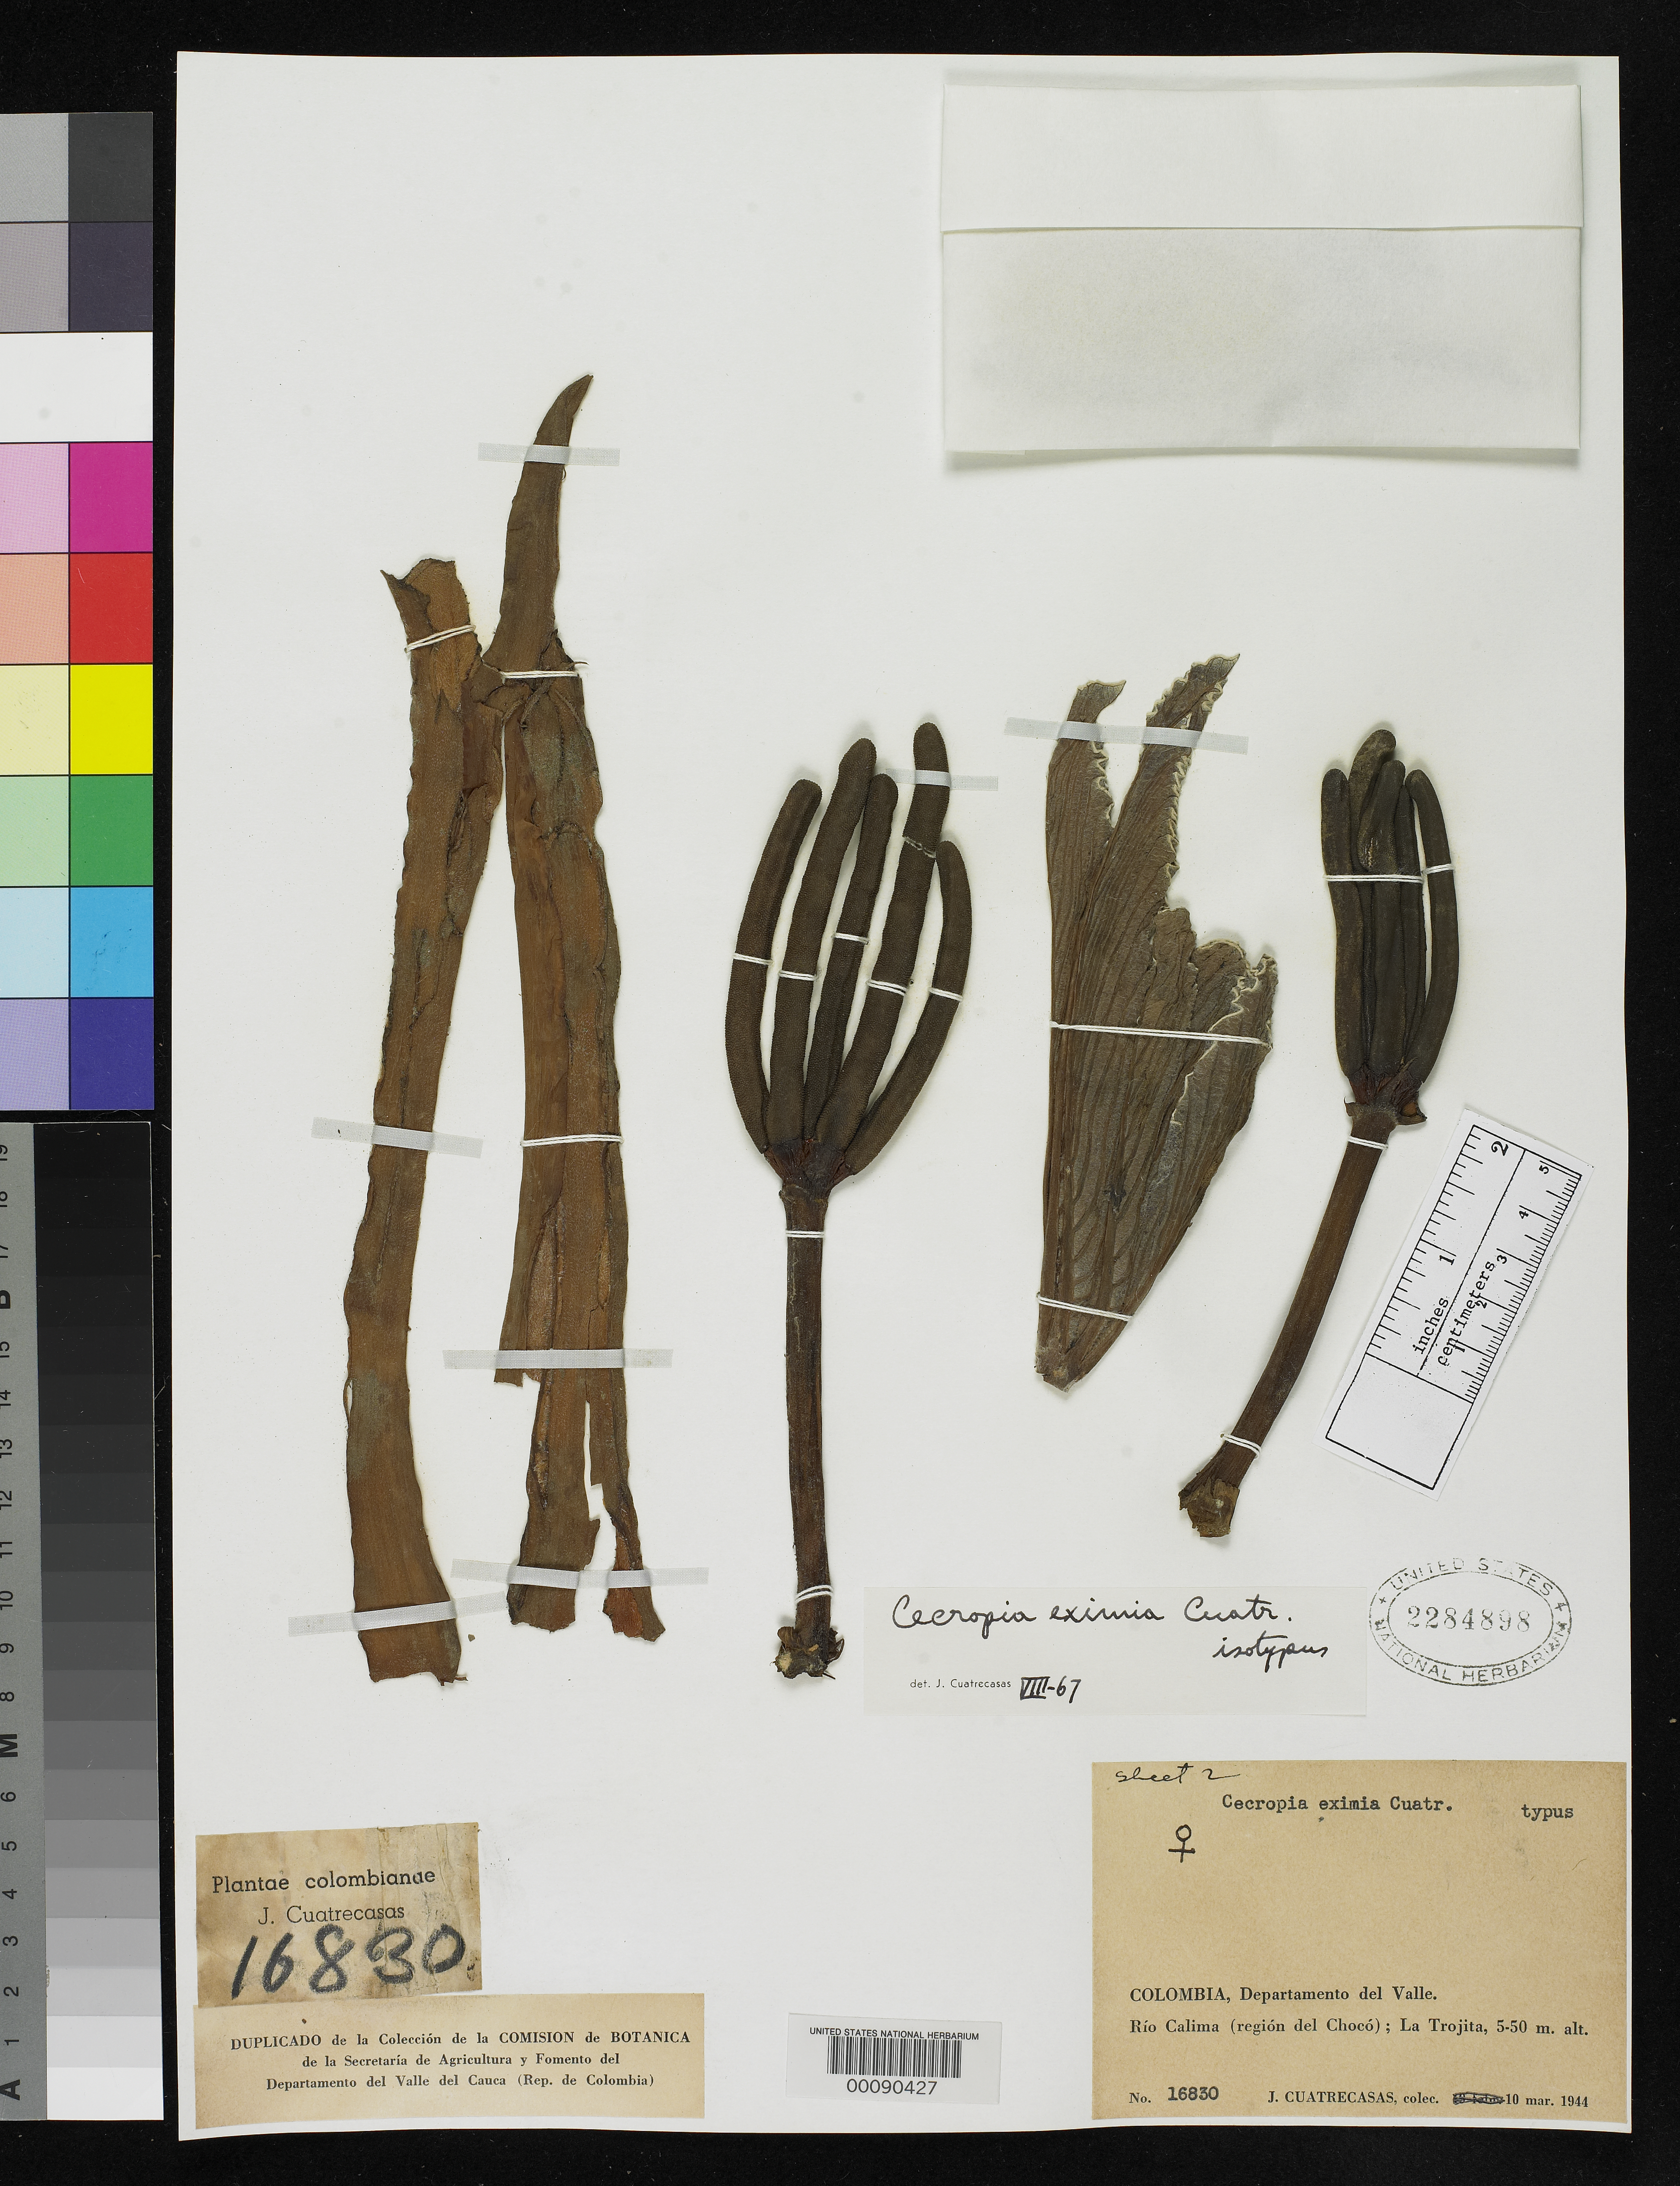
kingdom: Plantae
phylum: Tracheophyta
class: Magnoliopsida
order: Rosales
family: Urticaceae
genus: Cecropia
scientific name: Cecropia eximia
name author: Cuatrec.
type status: Isotype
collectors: J. Cuatrecasas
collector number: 16830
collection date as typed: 10 Mar 1944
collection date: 1944-03-10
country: Colombia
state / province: Valle del Cauca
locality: Rio Calima, Choco region, La Tojita.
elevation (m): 5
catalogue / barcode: US 2284898